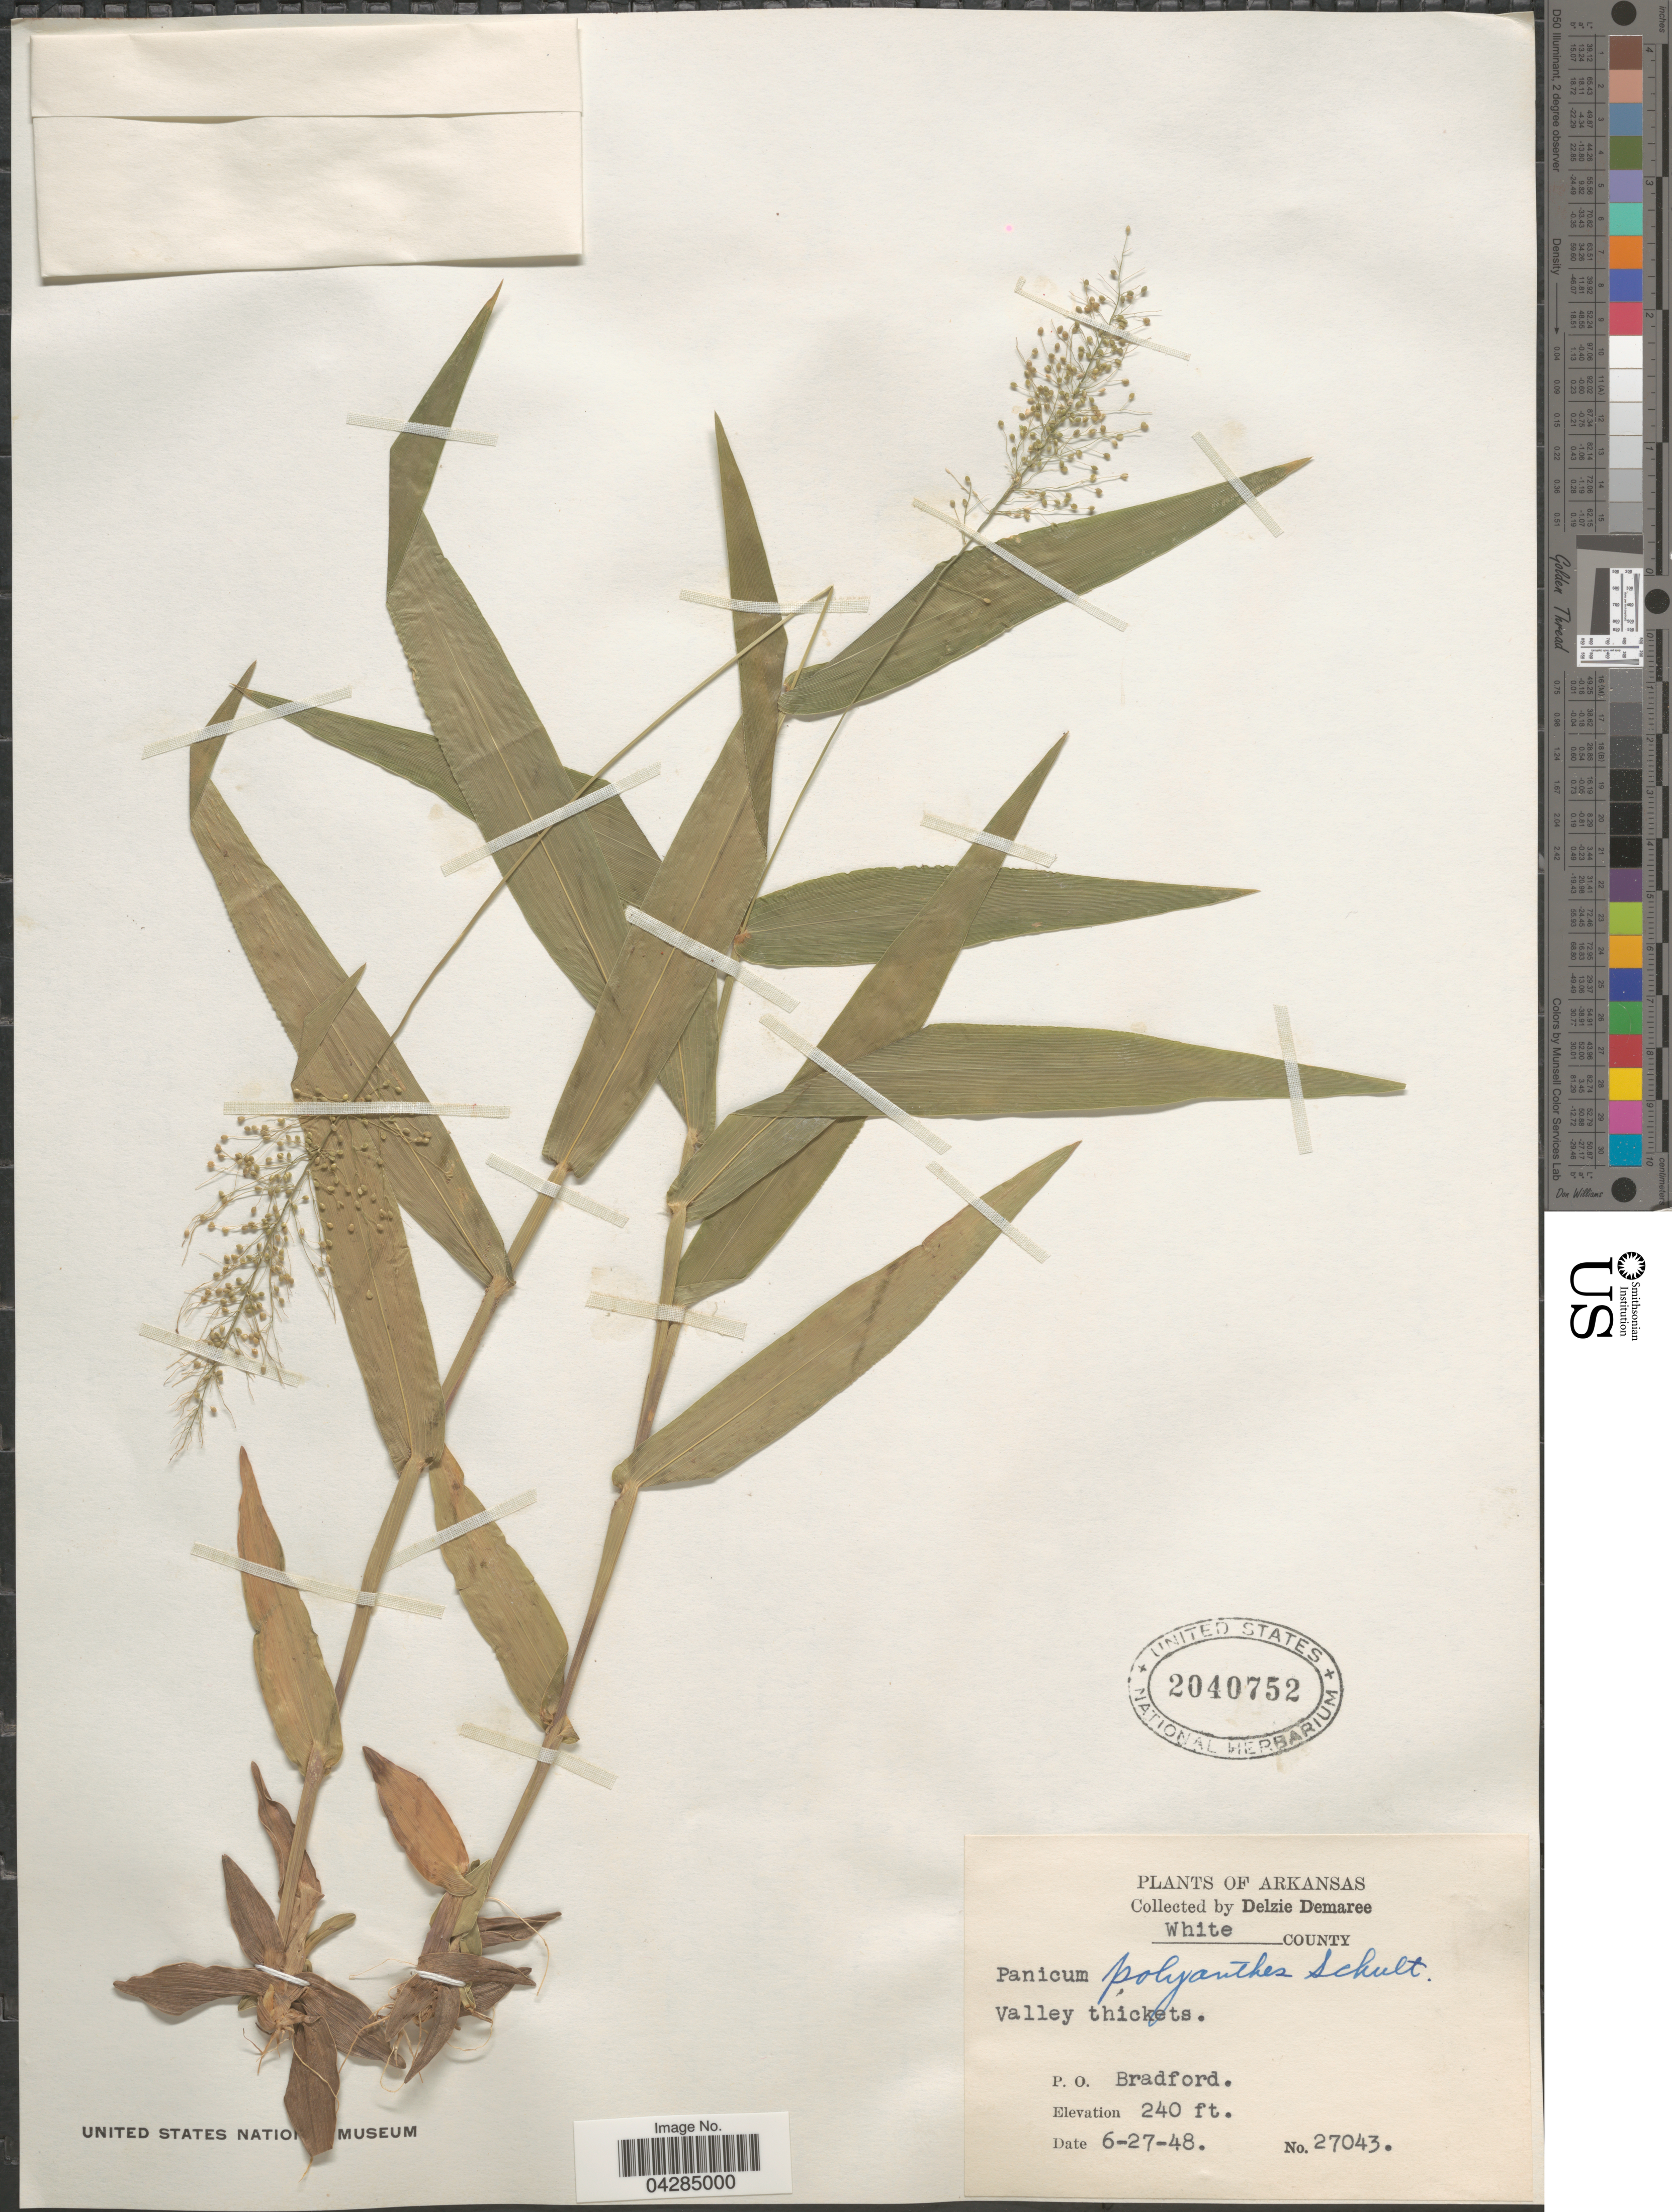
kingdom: Plantae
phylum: Tracheophyta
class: Liliopsida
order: Poales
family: Poaceae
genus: Dichanthelium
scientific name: Dichanthelium portoricense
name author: (Desv. ex Ham.) B.F. Hansen & Wunderlin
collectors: D. Demaree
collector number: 27043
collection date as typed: Transcribed d/m/y: 27/6/48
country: United States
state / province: Arkansas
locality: White County. Valley thickets. P. O. Bradford.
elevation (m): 73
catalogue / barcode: US 2040752